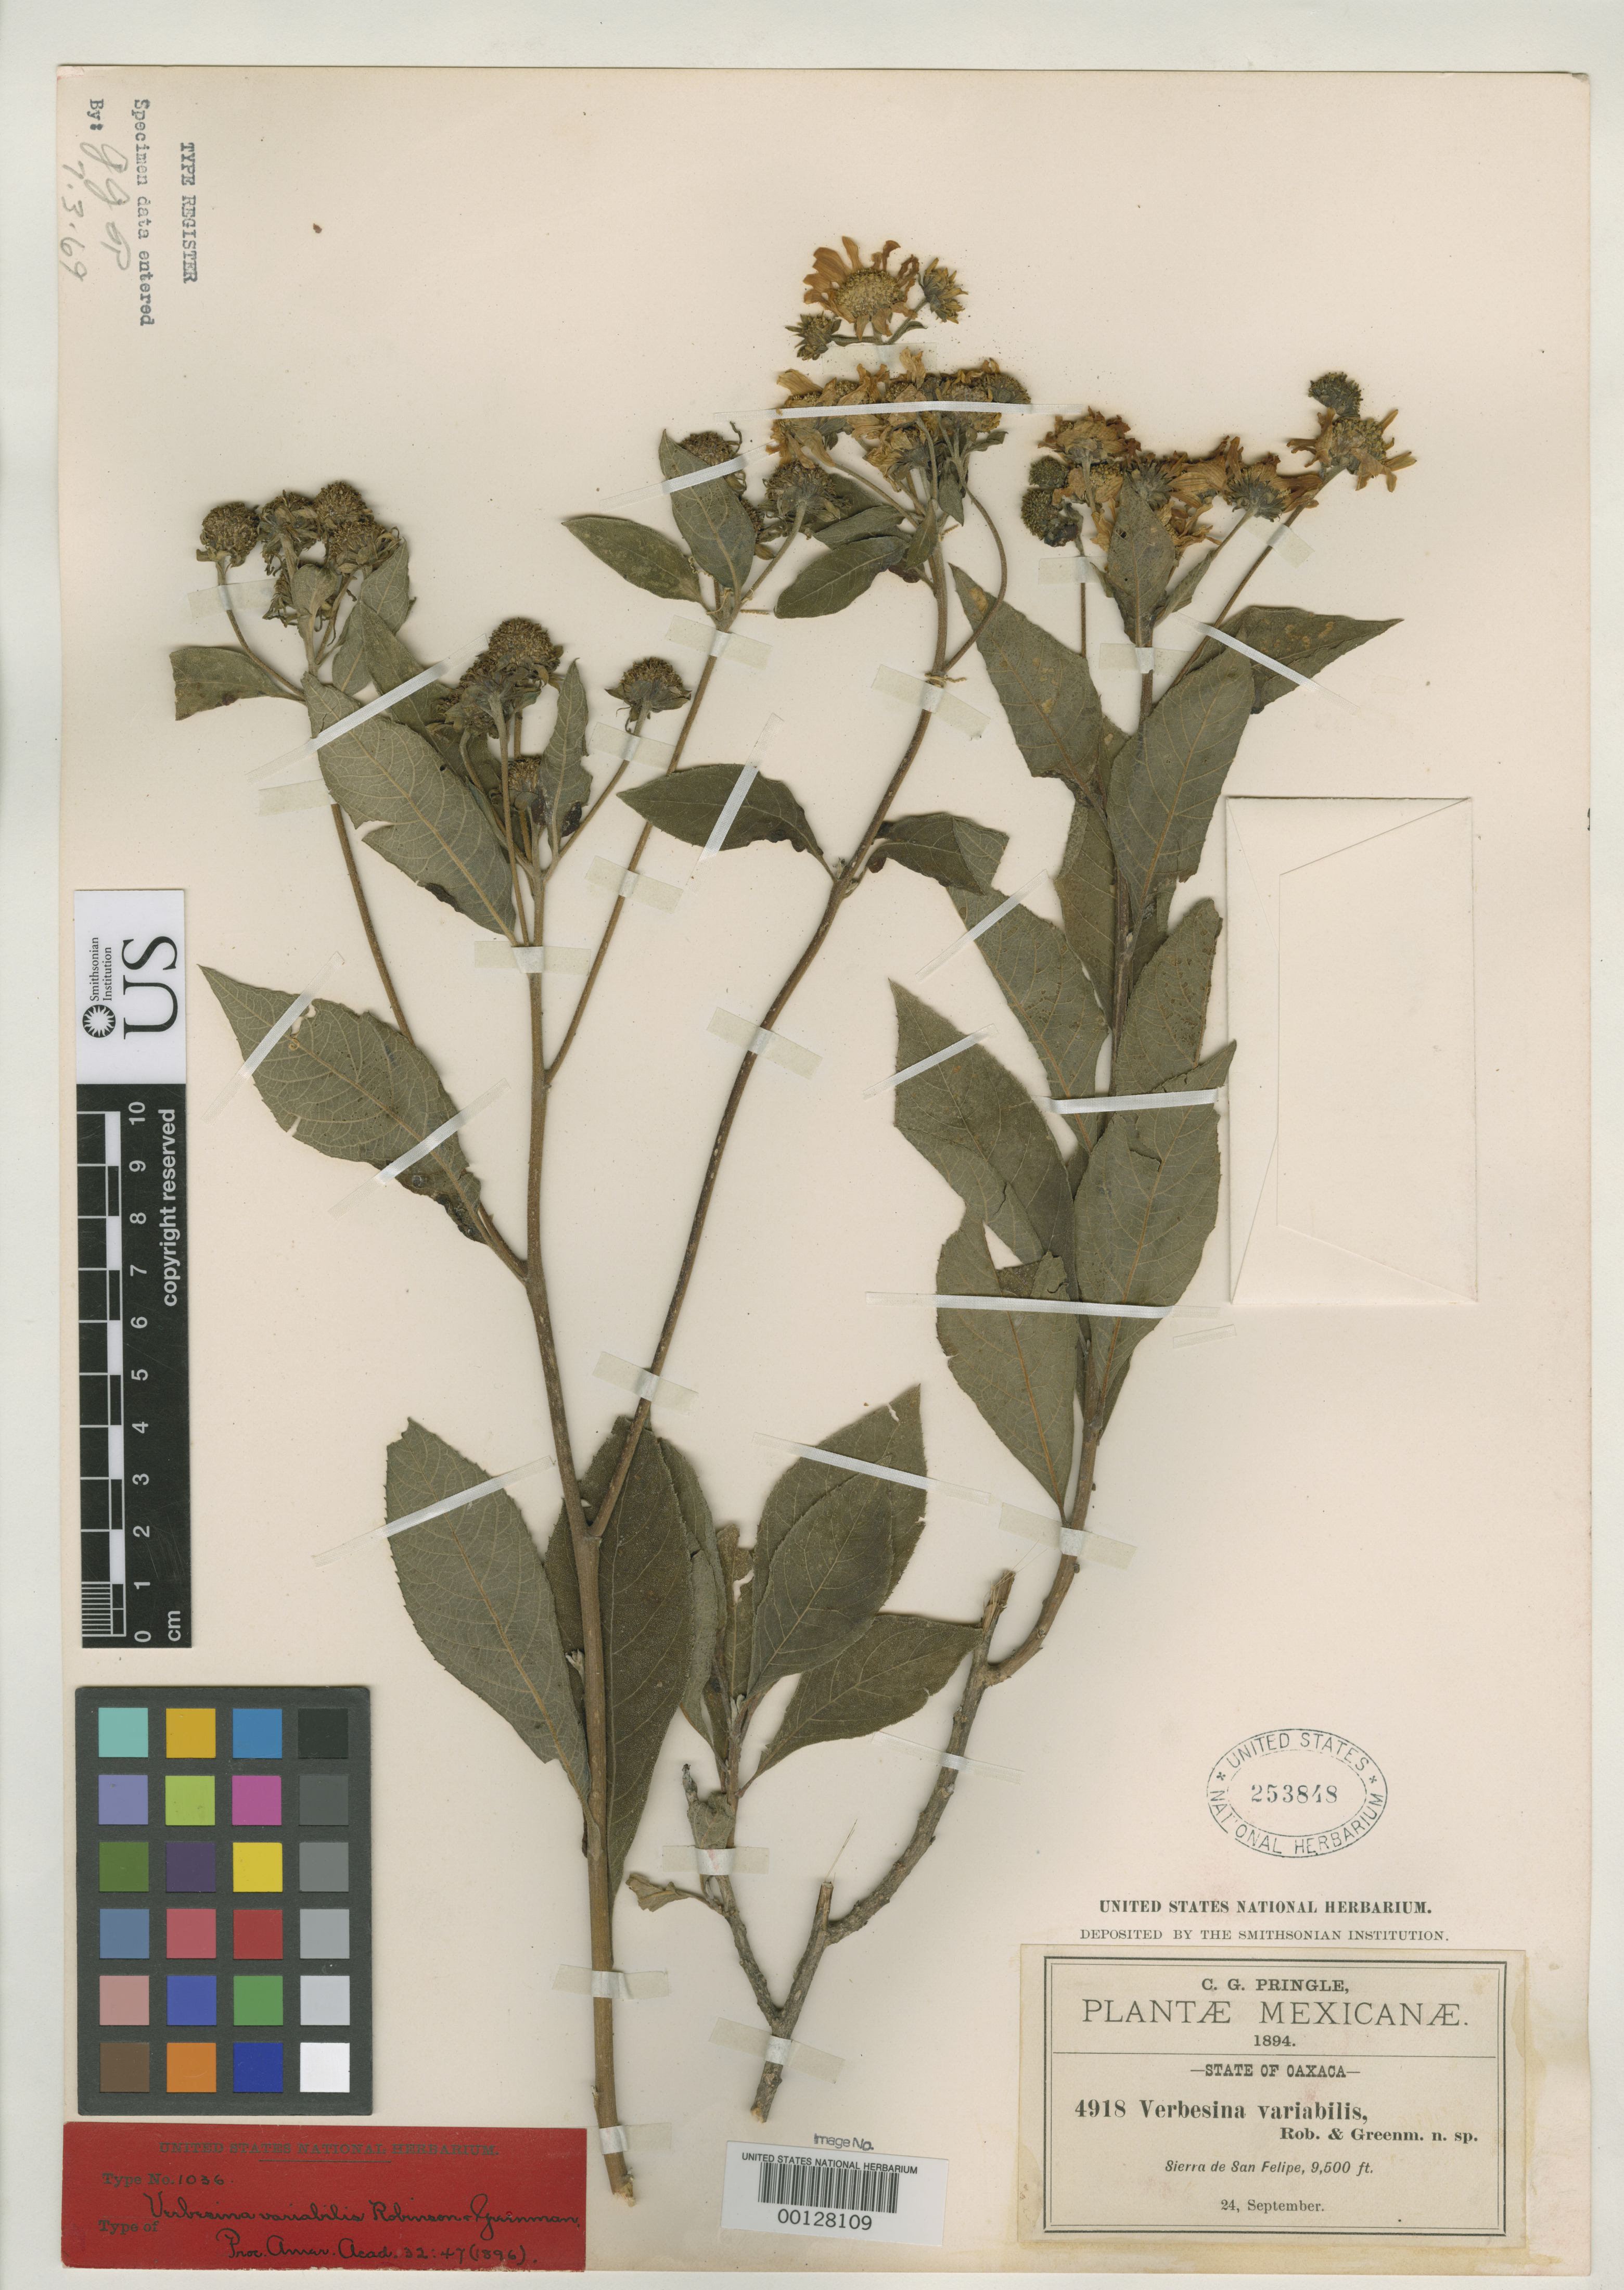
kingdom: Plantae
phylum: Tracheophyta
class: Magnoliopsida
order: Asterales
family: Asteraceae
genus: Verbesina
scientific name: Verbesina variabilis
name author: B.L. Rob. & Greenm.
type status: Syntype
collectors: C. G. Pringle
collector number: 4918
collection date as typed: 24 Sep 1894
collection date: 1894-09-24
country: Mexico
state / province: Oaxaca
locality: Sierra de San Felipe; alt. 9500 ft.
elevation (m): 2896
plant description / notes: One of 3 collections cited in protologue as "typical form".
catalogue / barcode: US 253848